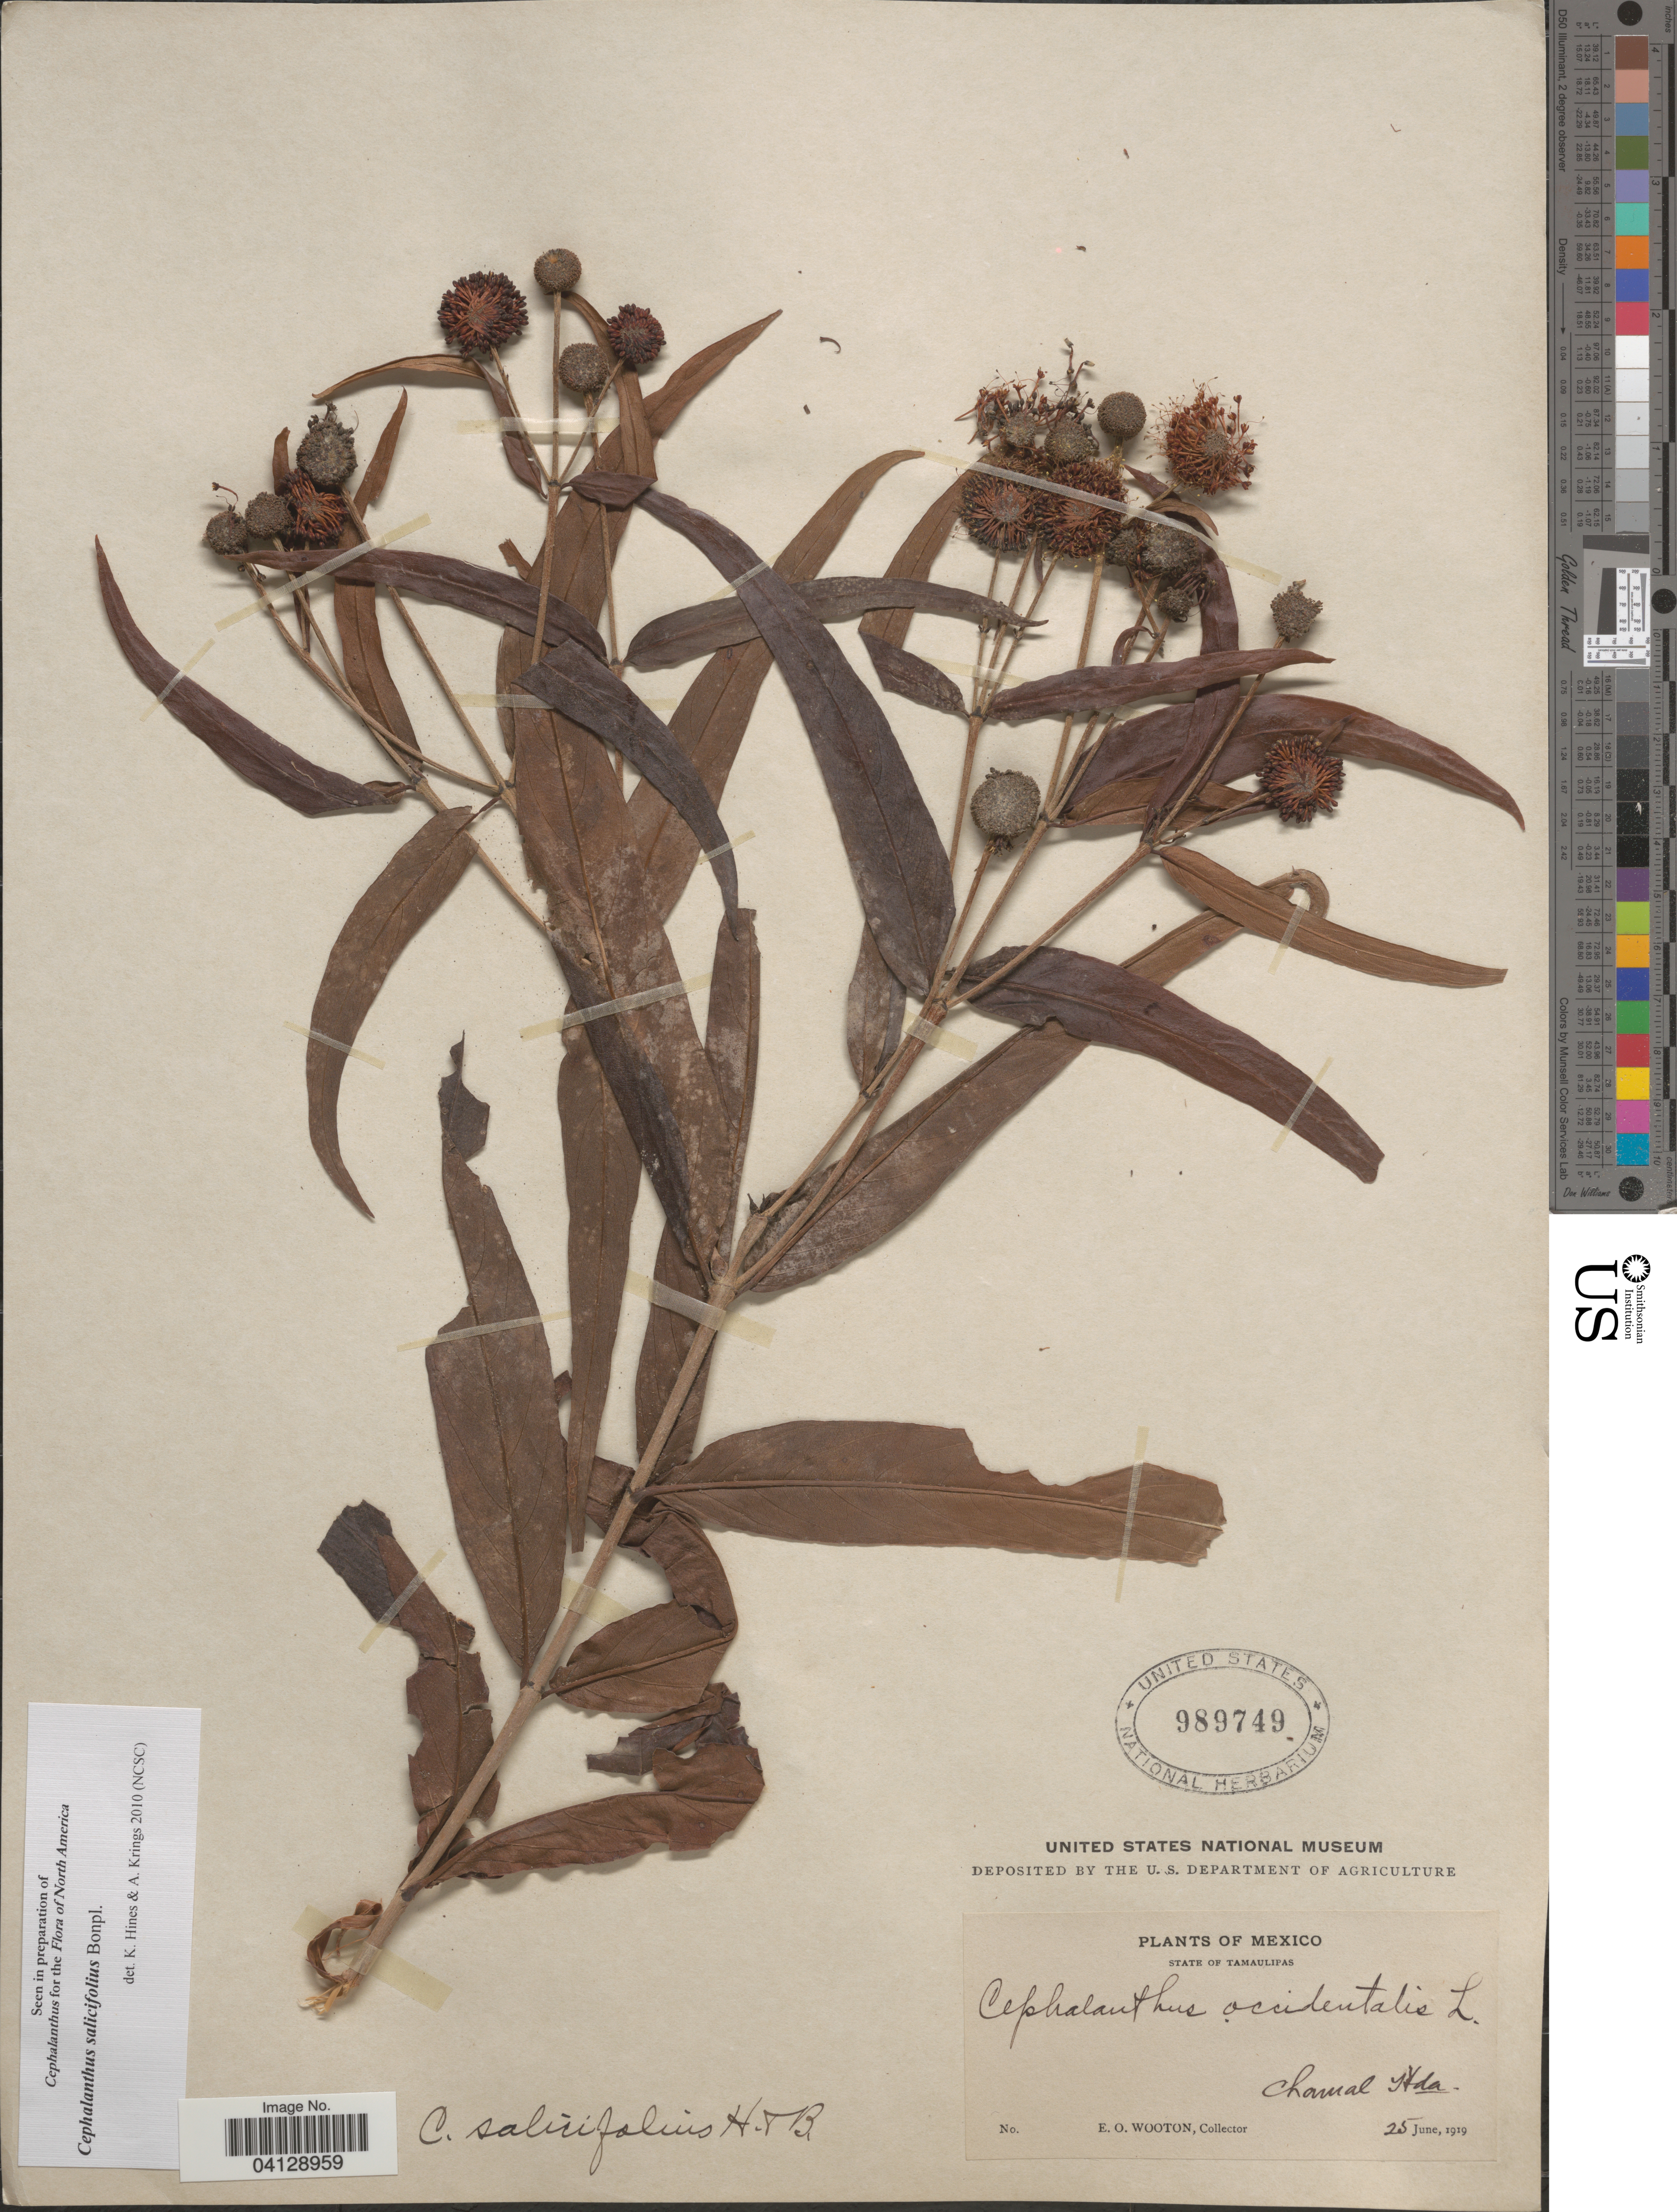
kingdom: Plantae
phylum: Tracheophyta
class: Magnoliopsida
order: Gentianales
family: Rubiaceae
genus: Cephalanthus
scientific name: Cephalanthus salicifolius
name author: Bonpl.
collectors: E. O. Wooton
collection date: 1919-06-25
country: Mexico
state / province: Tamaulipas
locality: Chamal Hda.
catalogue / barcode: US 989749